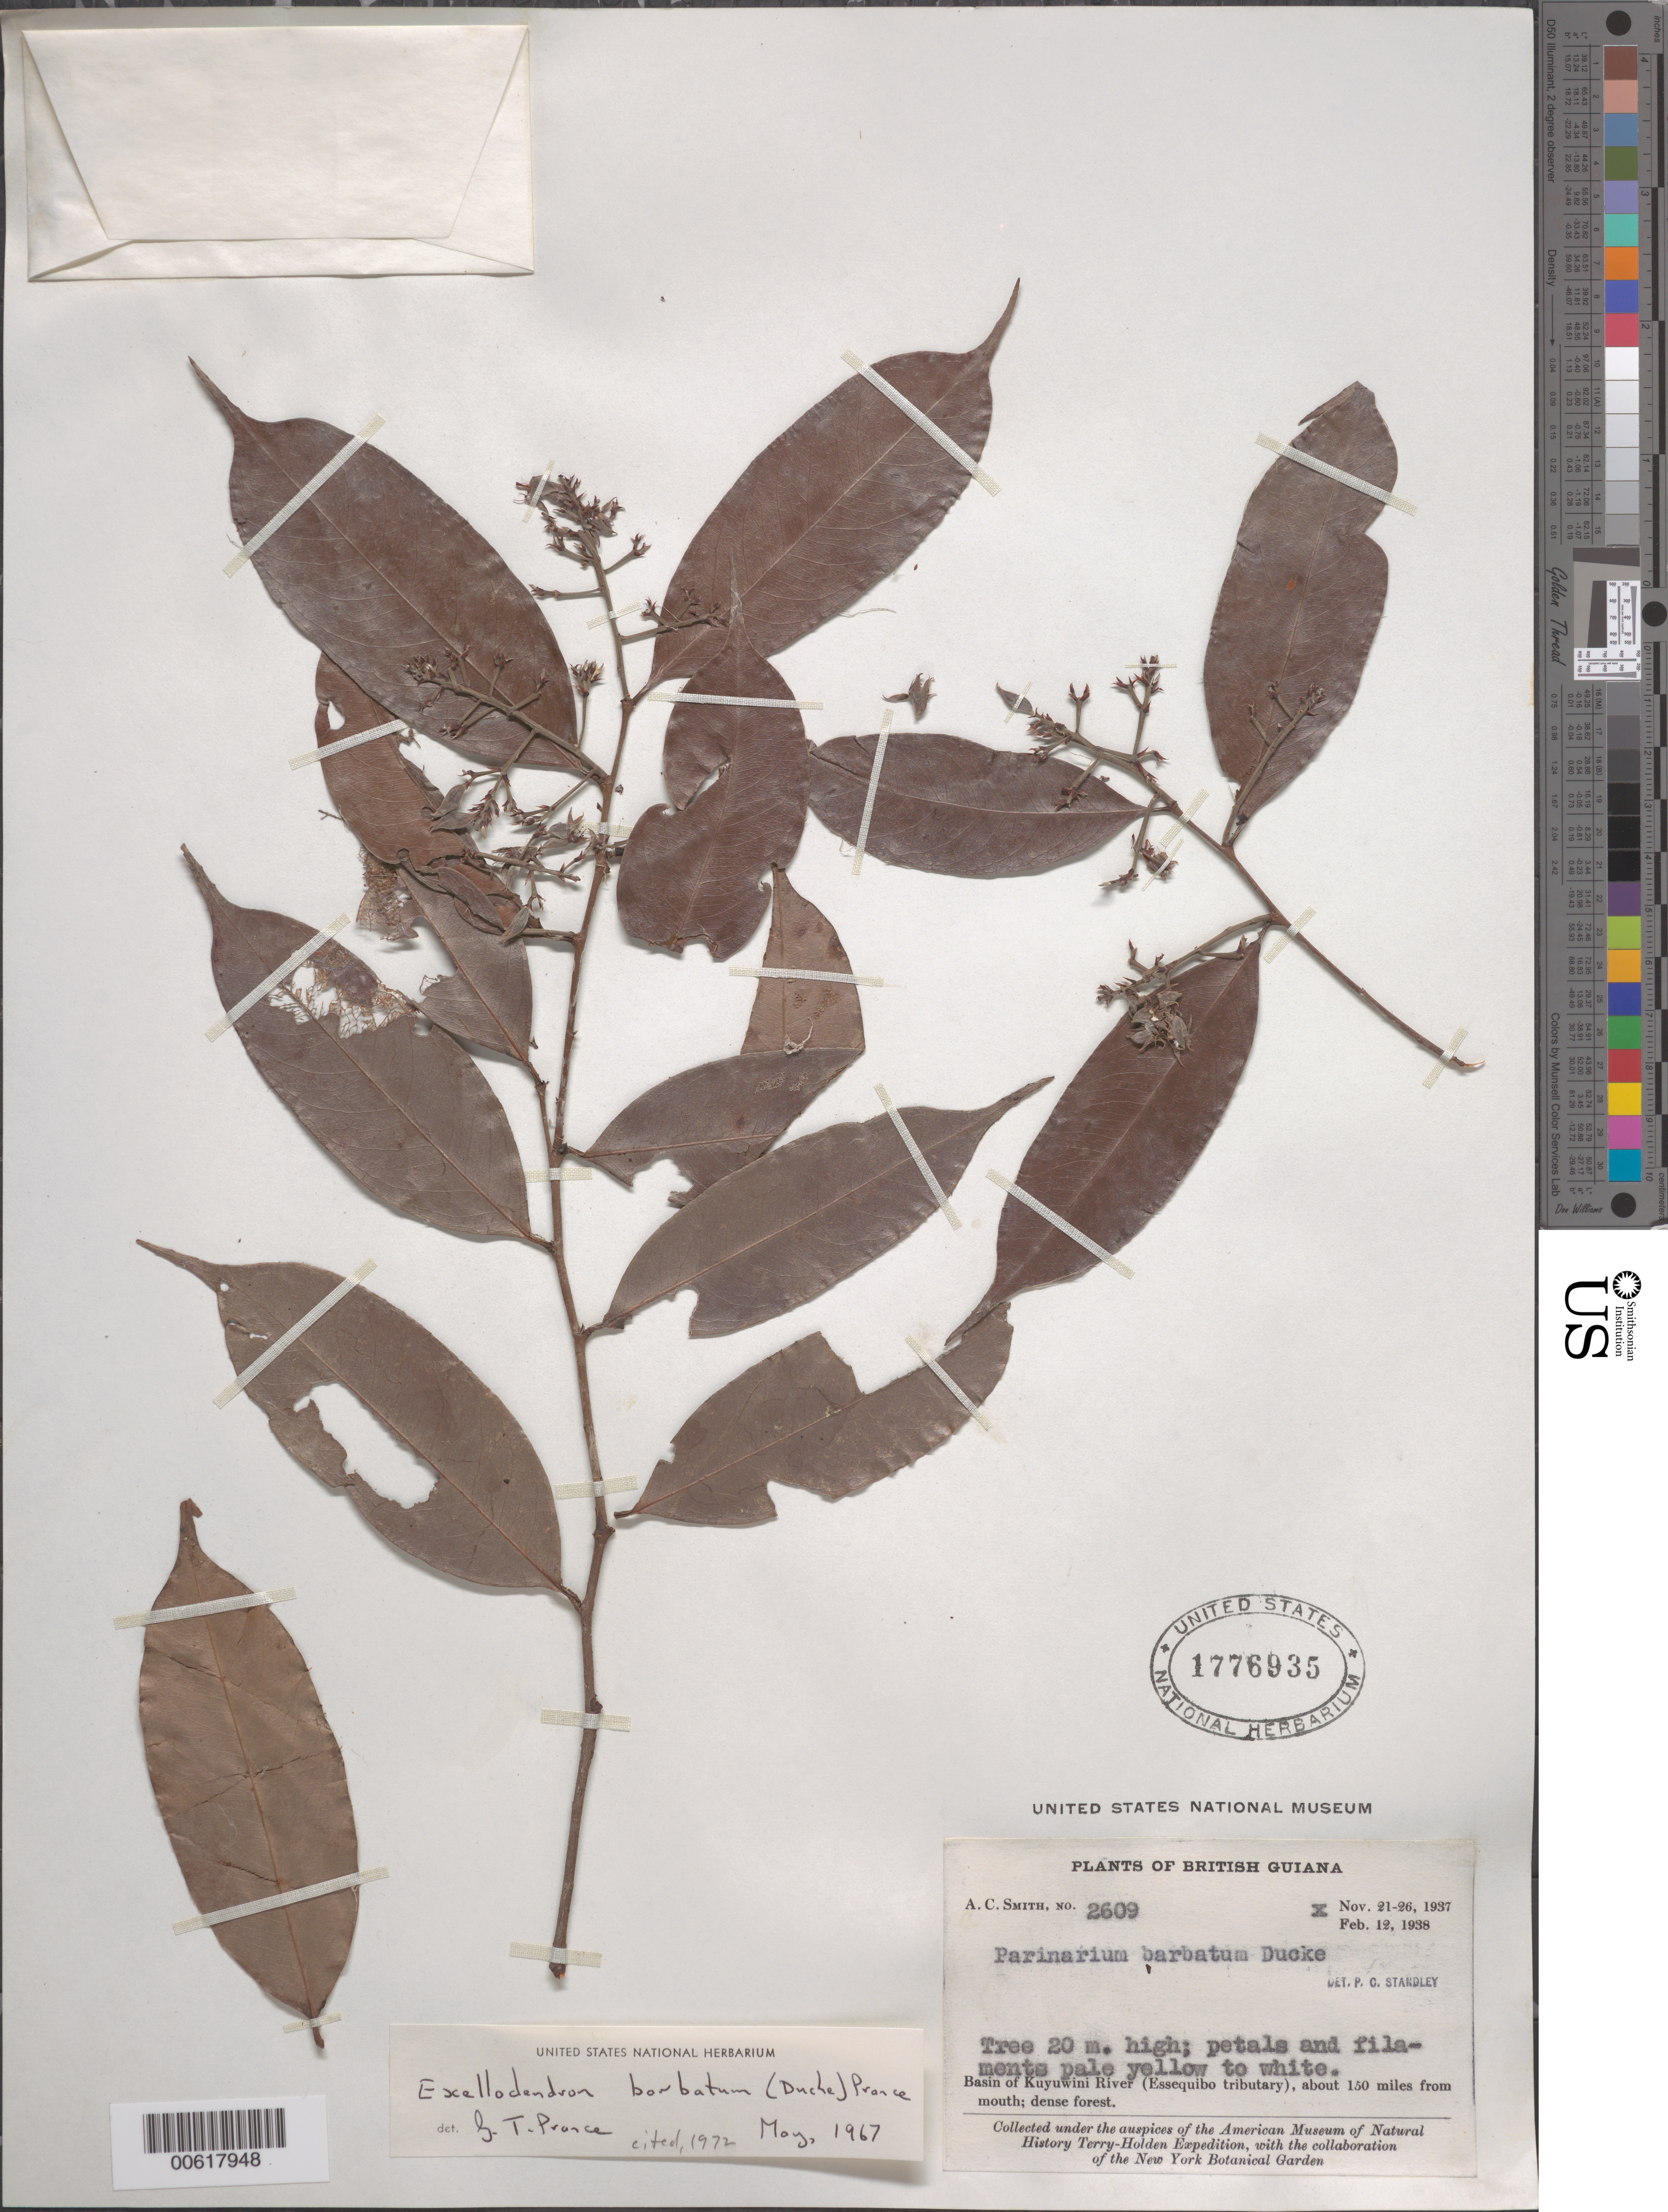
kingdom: Plantae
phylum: Tracheophyta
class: Magnoliopsida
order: Malpighiales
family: Chrysobalanaceae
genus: Exellodendron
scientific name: Exellodendron barbatum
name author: (Ducke) Prance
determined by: Prance, G. T.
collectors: A. C. Smith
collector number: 2609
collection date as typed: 21-Nov-37 to 26-Nov-37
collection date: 1937-11-21/1937-11-26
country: Guyana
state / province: U. Takutu-U. Essequibo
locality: Kuyuwini River Basin (Essequibo River tributary), about 150 mi. from mouth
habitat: Dense forest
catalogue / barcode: US 1776935